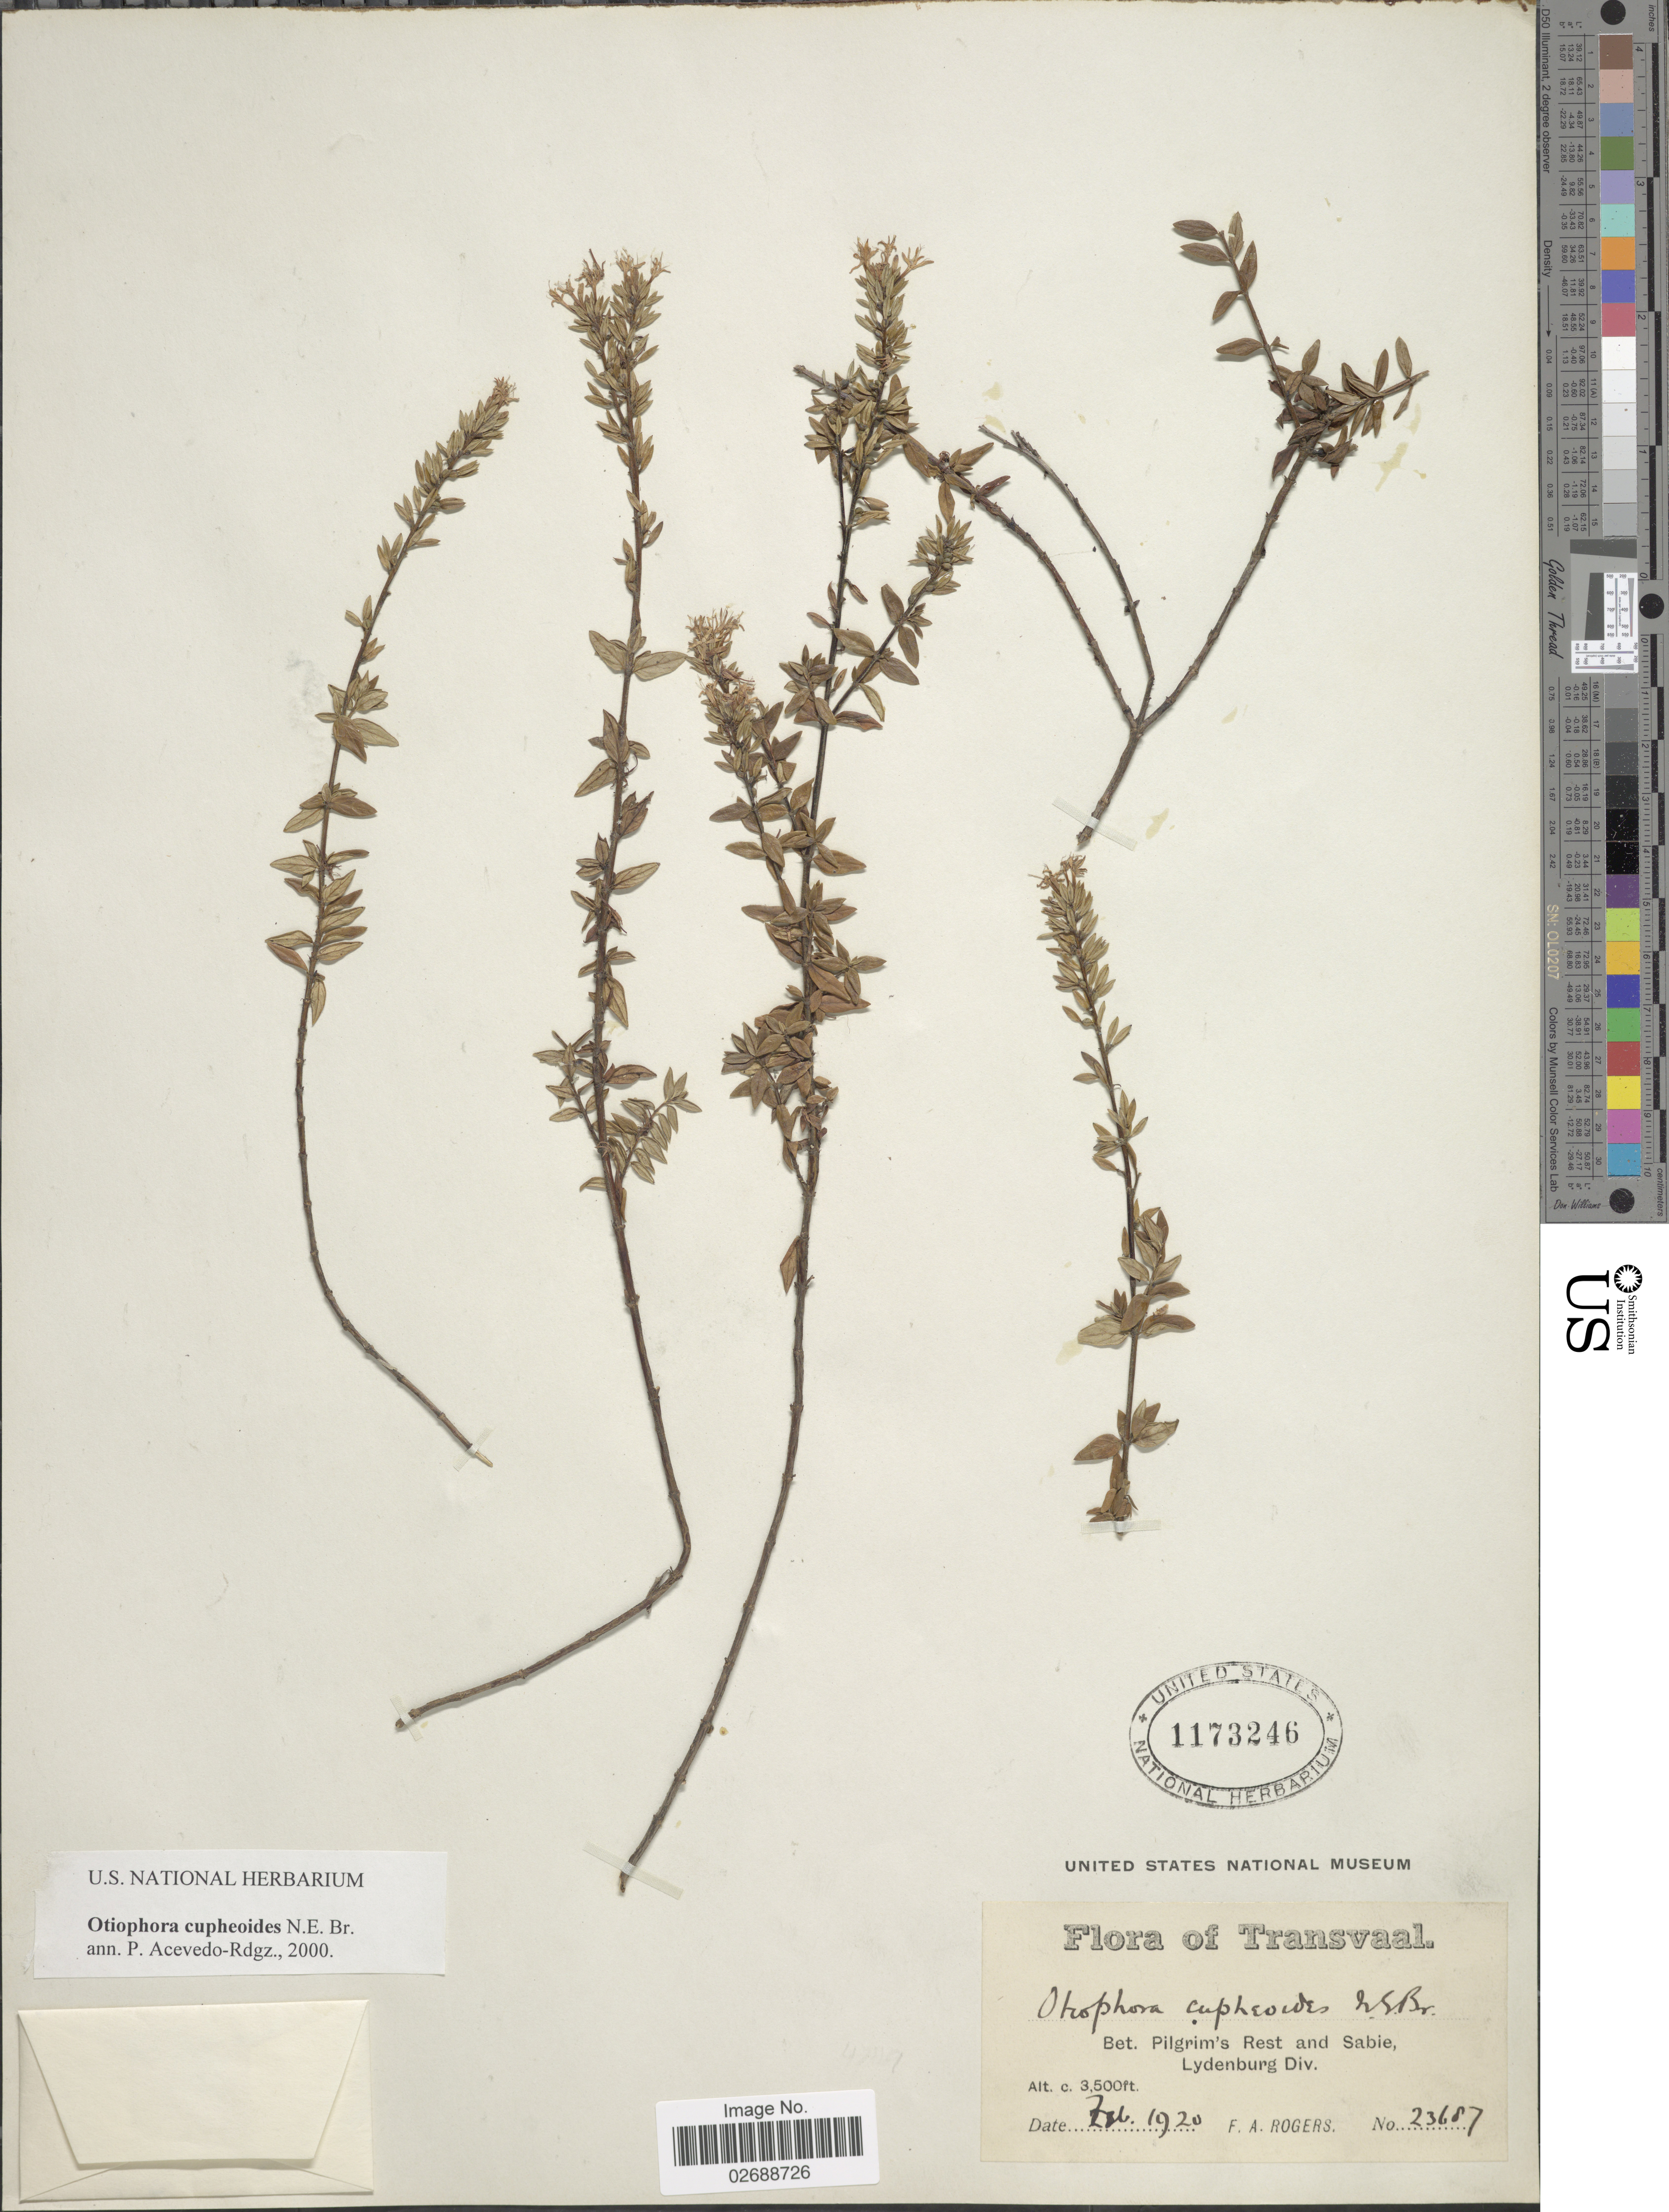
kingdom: Plantae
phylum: Tracheophyta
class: Magnoliopsida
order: Gentianales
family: Rubiaceae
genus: Otiophora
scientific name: Otiophora cupheoides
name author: N.E. Br.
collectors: F. A. Rogers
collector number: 23687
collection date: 1920-02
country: South Africa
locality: Transvaal. Bet. Pilgrem's Rest and Sabie Lydenburg Div.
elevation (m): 1067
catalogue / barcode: US 1173246